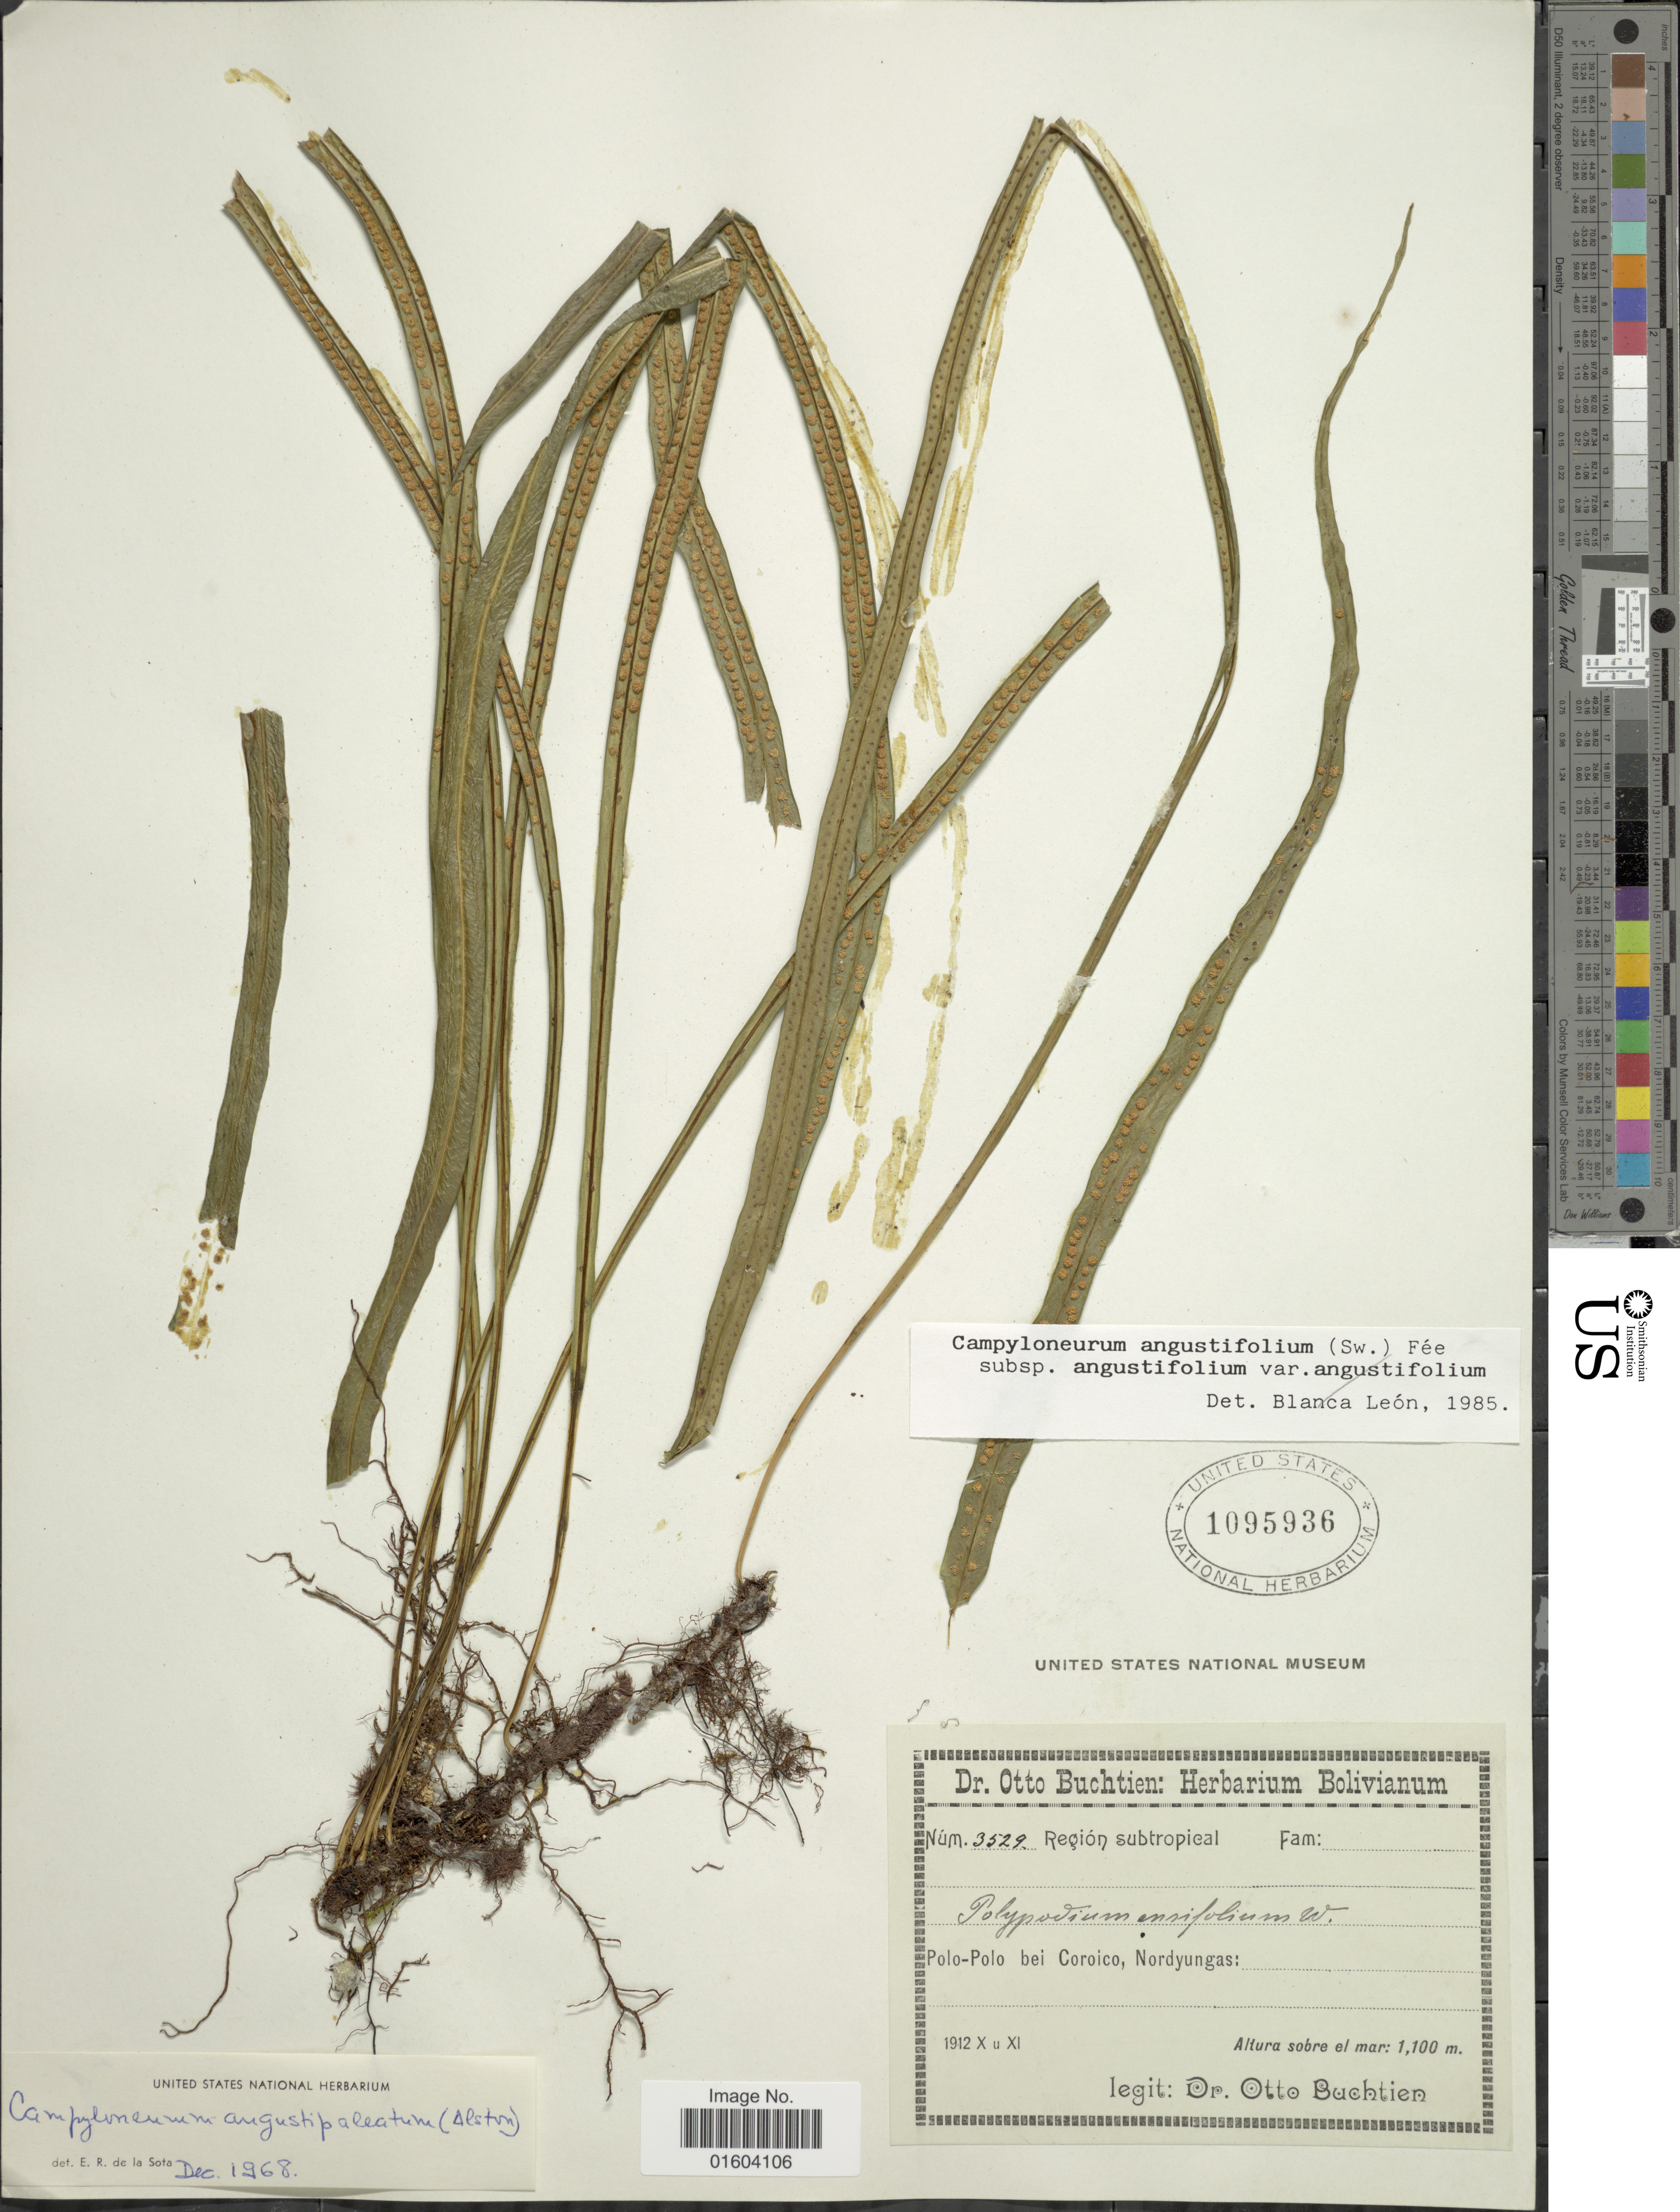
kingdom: Plantae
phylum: Tracheophyta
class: Polypodiopsida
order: Polypodiales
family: Polypodiaceae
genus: Campyloneurum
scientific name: Campyloneurum angustipaleatum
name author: (Alston) Lellinger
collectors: O. Buchtien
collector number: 3529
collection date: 1912-10/1912-11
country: Bolivia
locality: Polo-Polo bei Coroico, Nordyungas.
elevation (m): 1100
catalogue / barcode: US 1095936